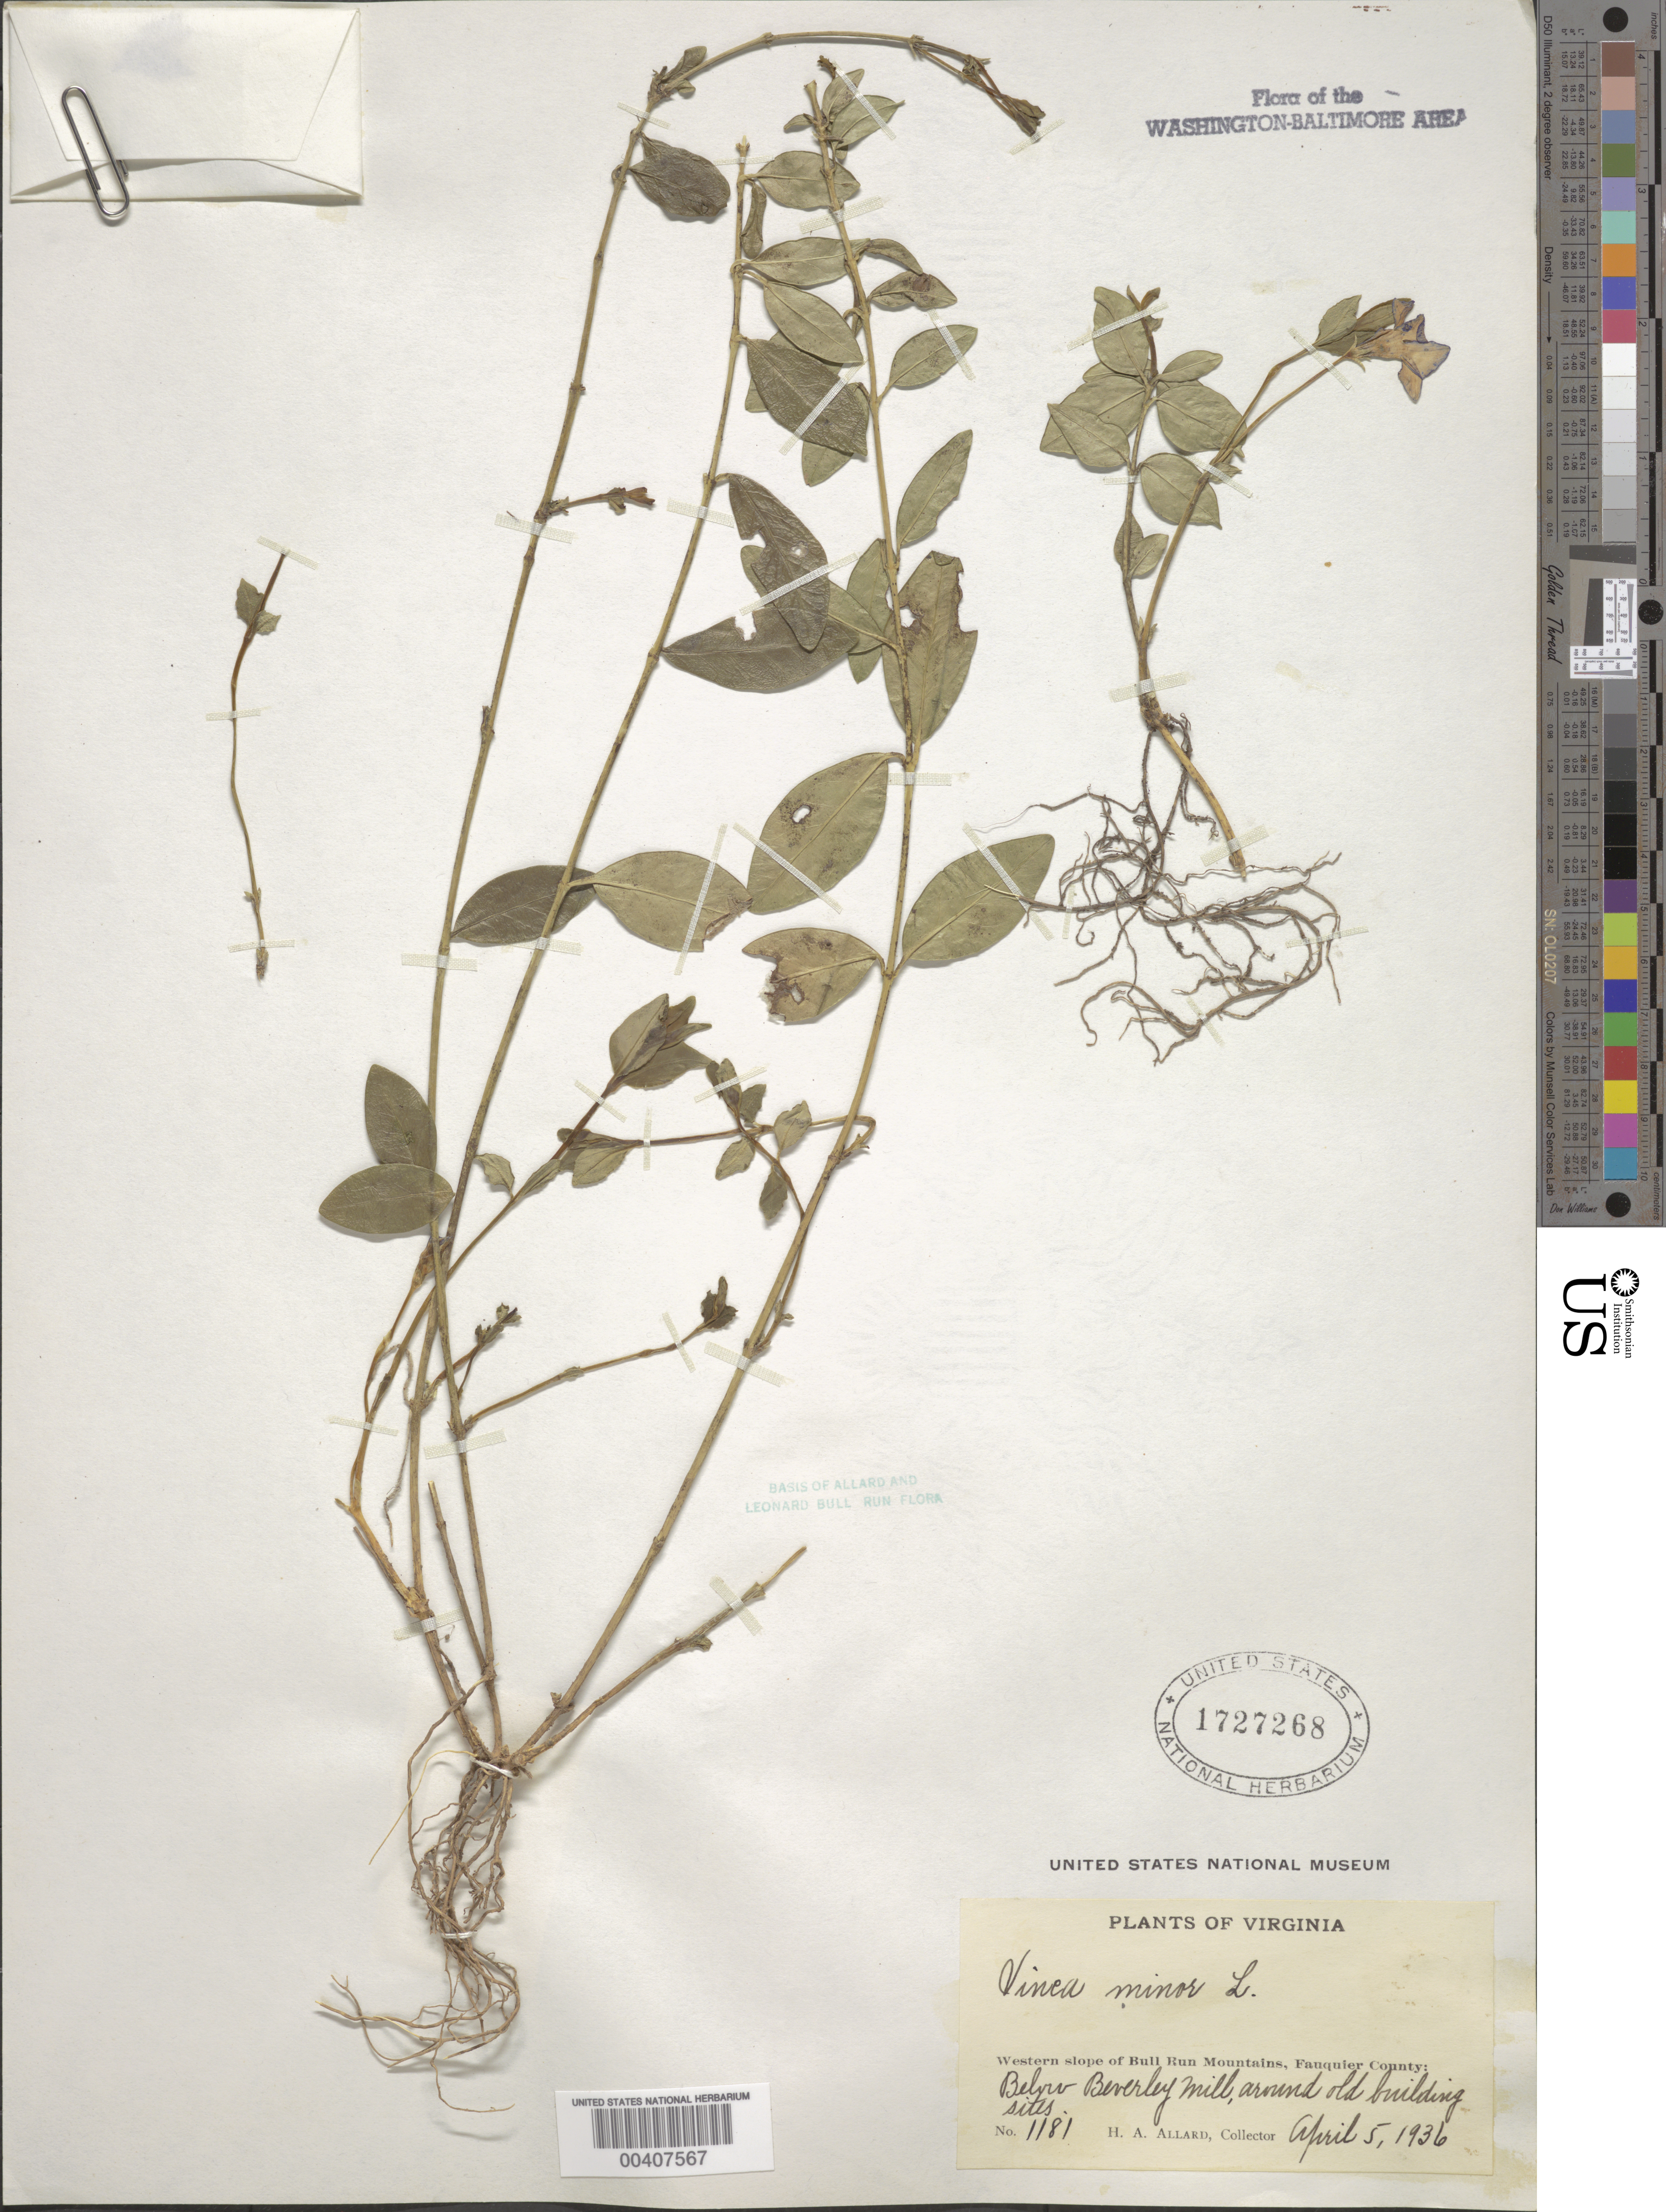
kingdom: Plantae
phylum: Tracheophyta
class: Magnoliopsida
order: Gentianales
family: Apocynaceae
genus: Vinca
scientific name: Vinca minor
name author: L.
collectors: H. A. Allard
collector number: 1181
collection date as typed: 05 Apr 1936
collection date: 1936-04-05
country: United States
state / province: Virginia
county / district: Fauquier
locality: Below Beverley Mill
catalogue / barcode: US 1727268